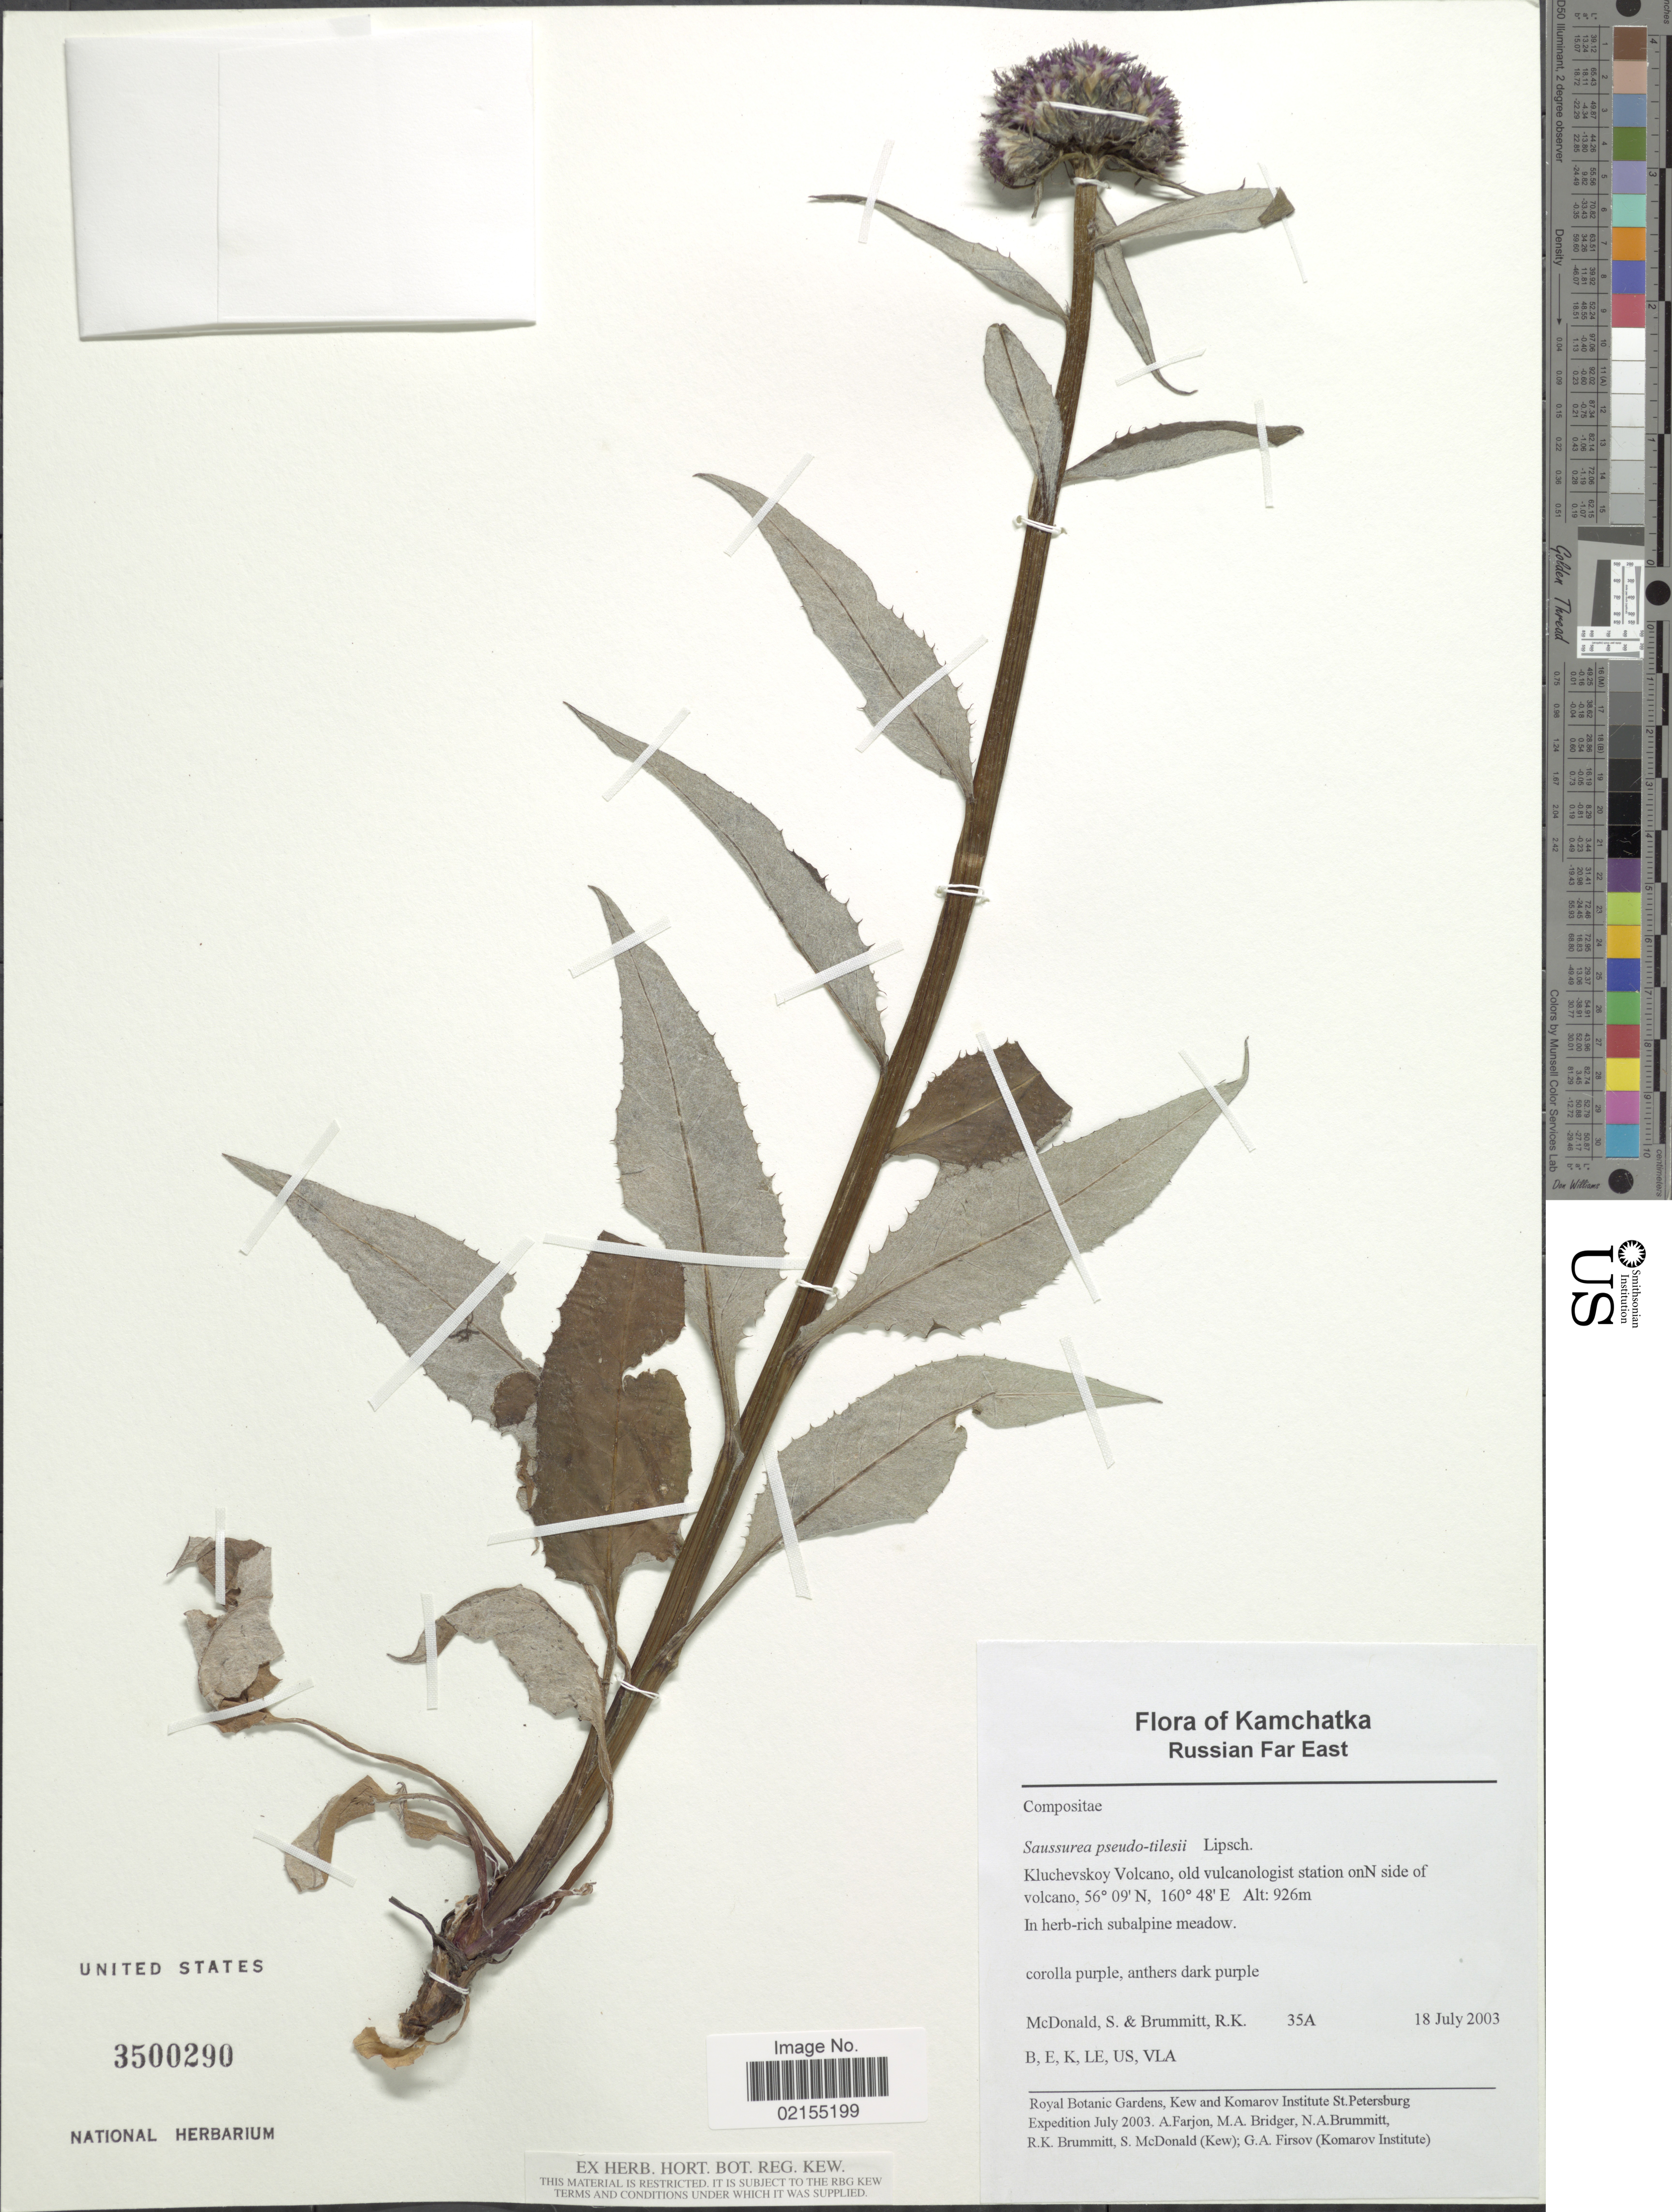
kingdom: Plantae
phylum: Tracheophyta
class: Magnoliopsida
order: Asterales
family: Asteraceae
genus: Saussurea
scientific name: Saussurea pseudotilesii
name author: Lipsch.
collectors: S. McDonald & R. K. Brummitt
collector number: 35A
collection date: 2003-07-18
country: Russian Federation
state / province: Kamchatka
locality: Kamchatka, Russian Far East, Kluchevskoy Volcano, old vulcanologist station on N side of volcano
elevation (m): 926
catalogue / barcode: US 3500290